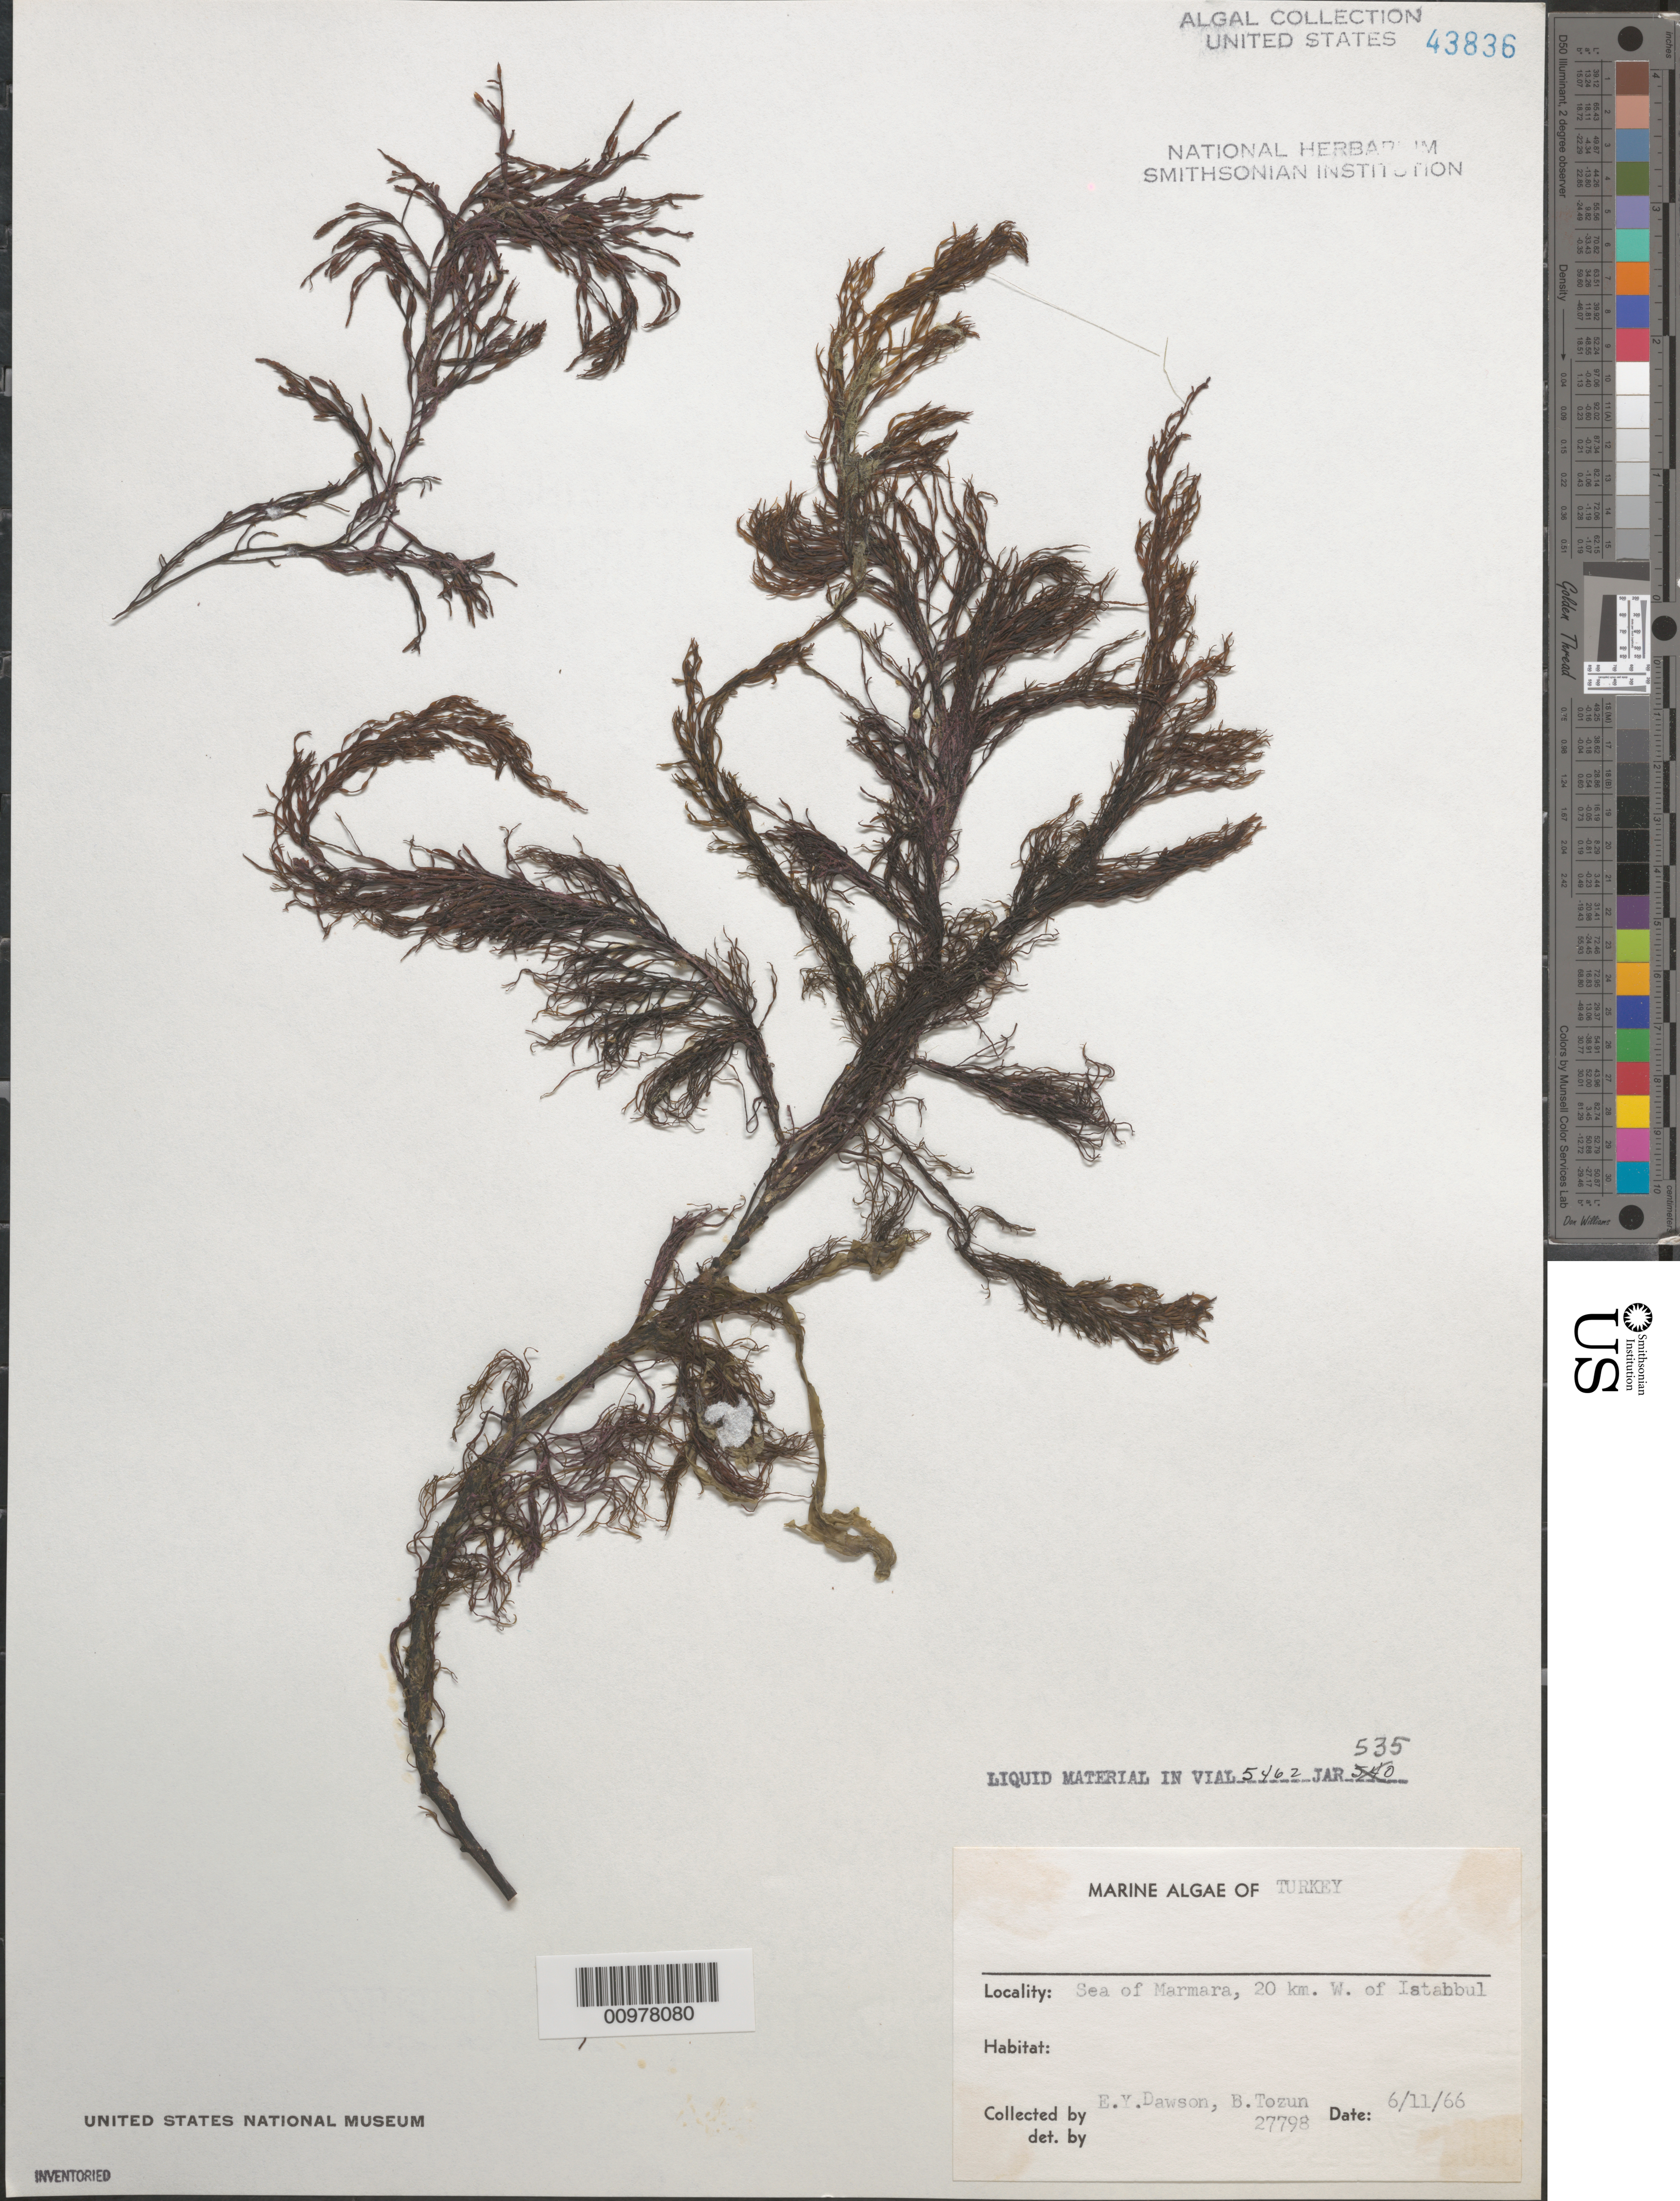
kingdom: Chromista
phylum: Ochrophyta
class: Phaeophyceae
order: Fucales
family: Sargassaceae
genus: Cystoseira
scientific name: Cystoseira sp.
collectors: E. Y. Dawson & B. Tozun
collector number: EYD 27798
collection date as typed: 11 Jun 1966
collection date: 1966-06-11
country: Turkey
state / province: Istanbul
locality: Sea of Marmara, 20 km west of Istanbul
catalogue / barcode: US 43836